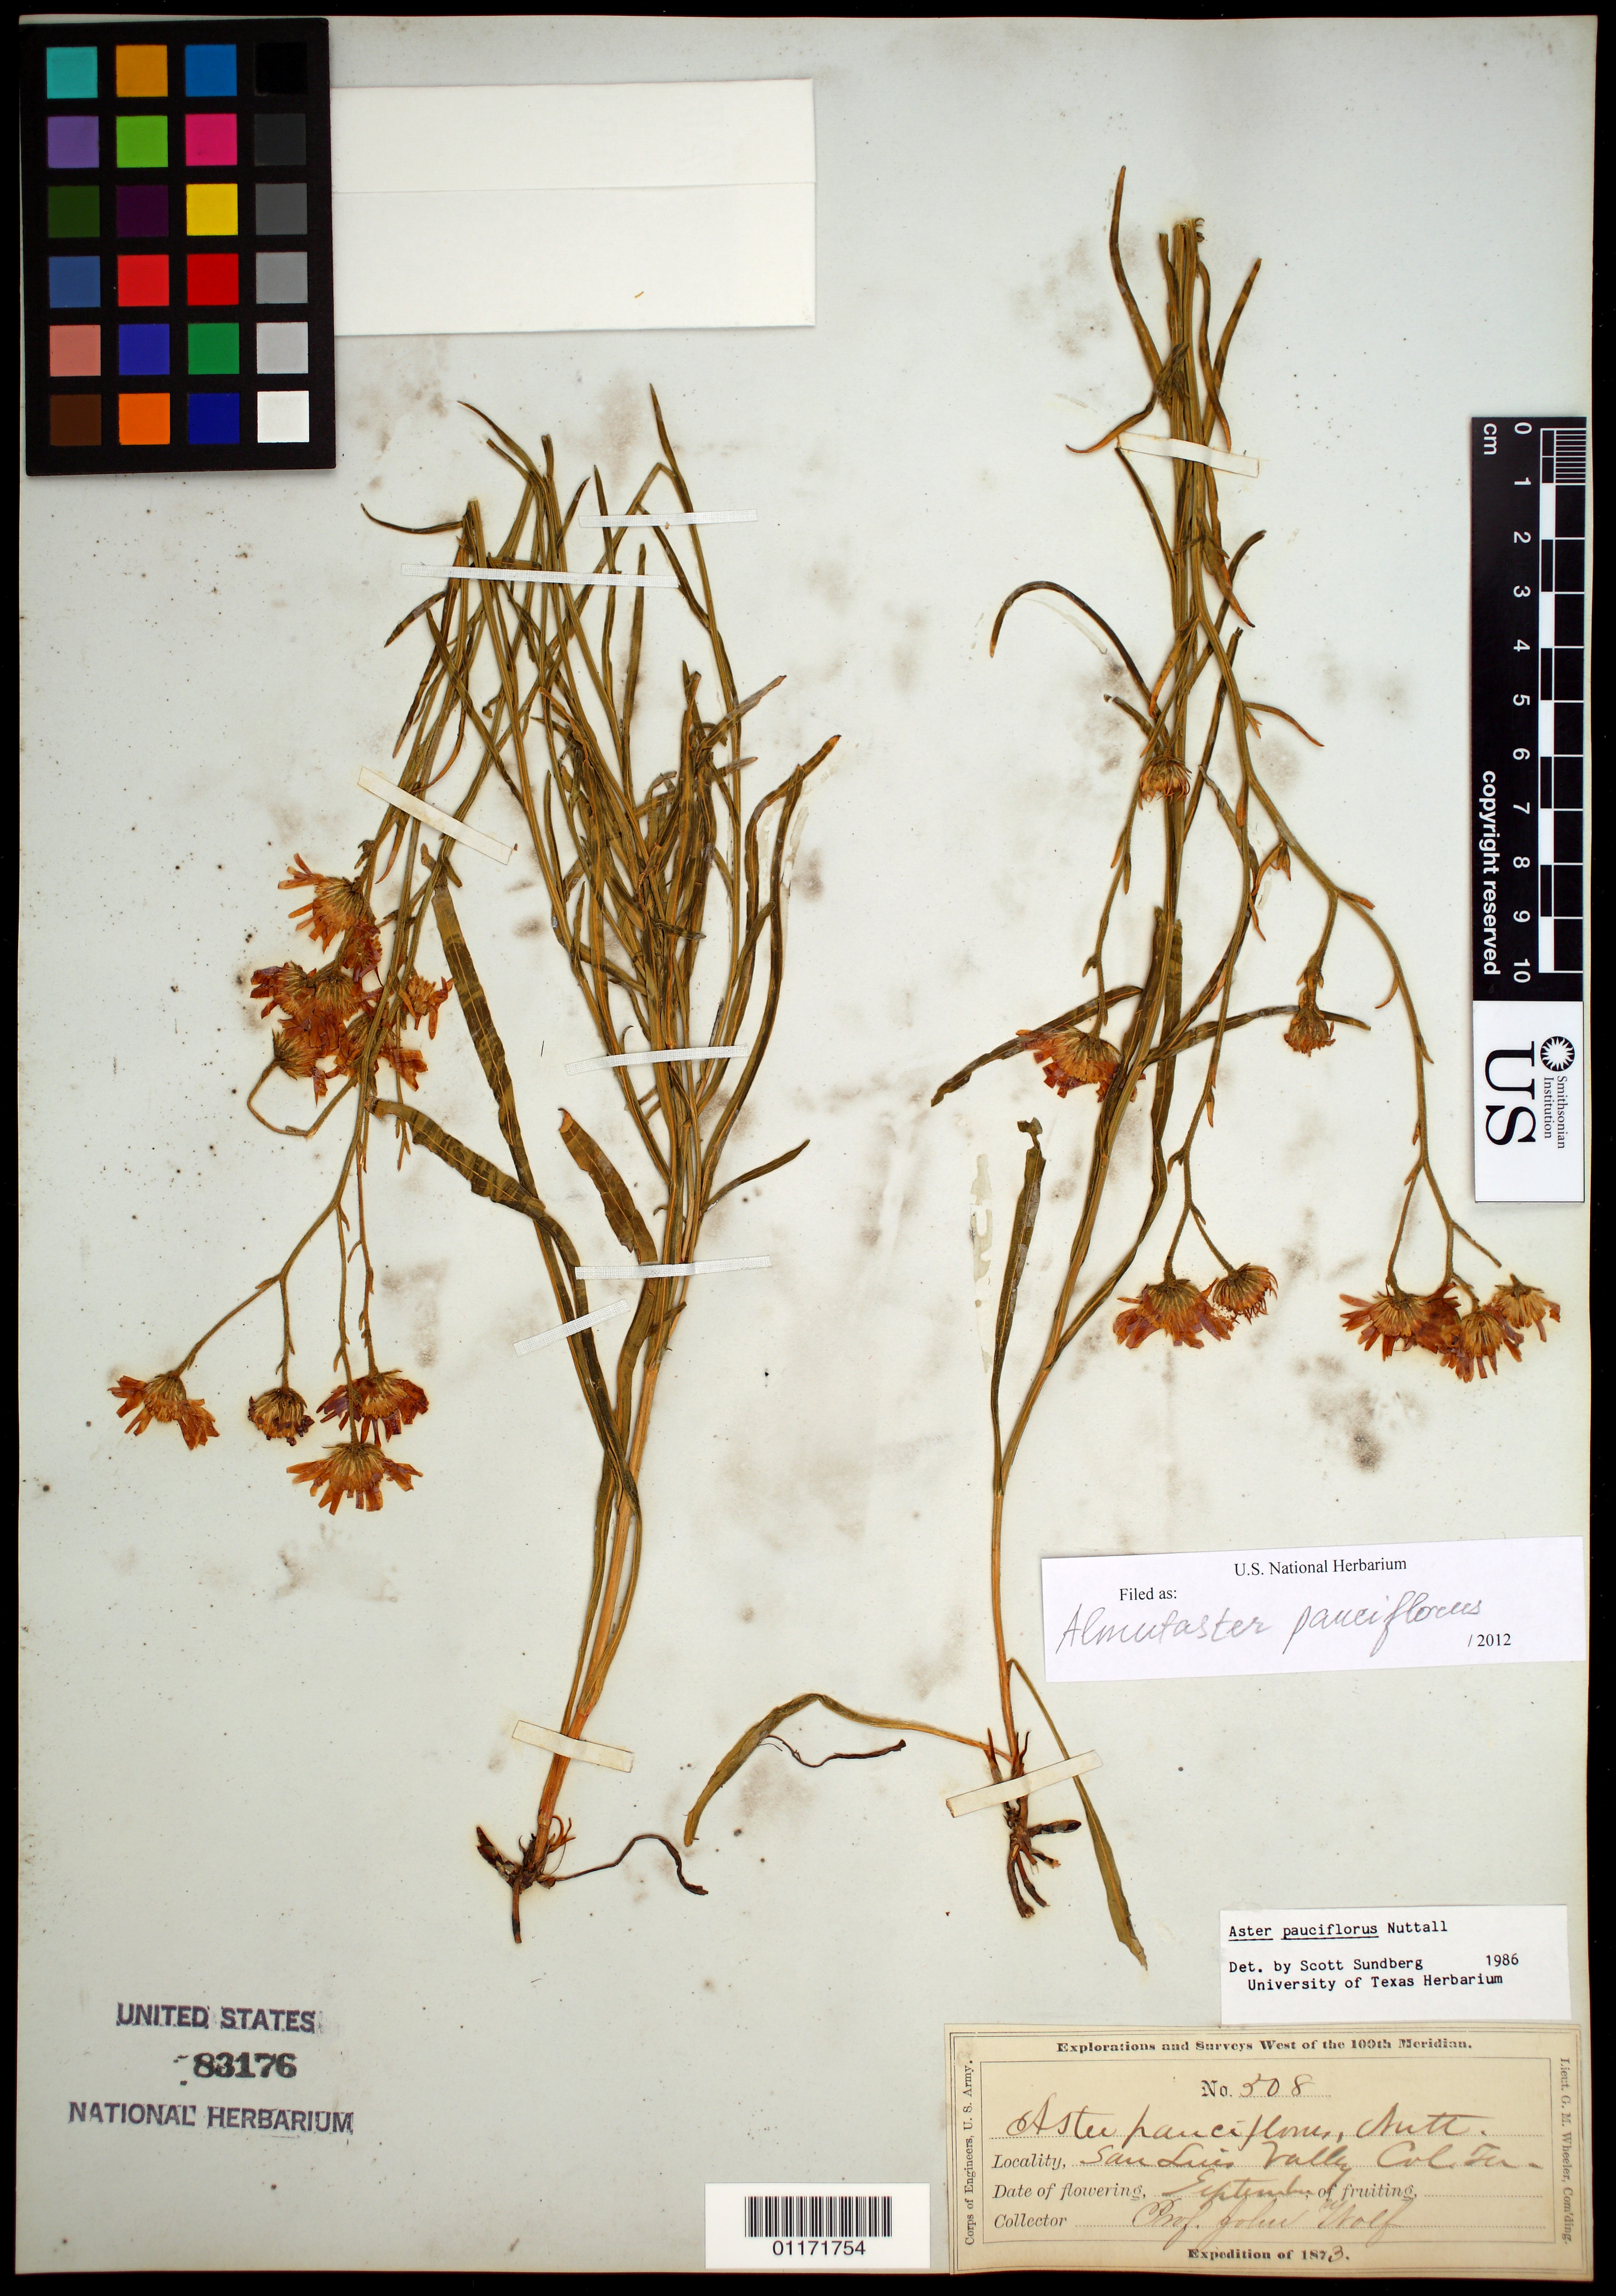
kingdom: Plantae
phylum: Tracheophyta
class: Magnoliopsida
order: Asterales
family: Asteraceae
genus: Almutaster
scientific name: Almutaster pauciflorus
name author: (Nutt.) Á. Löve & D. Löve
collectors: J. Wolf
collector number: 508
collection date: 1873-09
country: United States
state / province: Colorado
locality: San Luis Valley, Col Ter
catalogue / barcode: US 83176